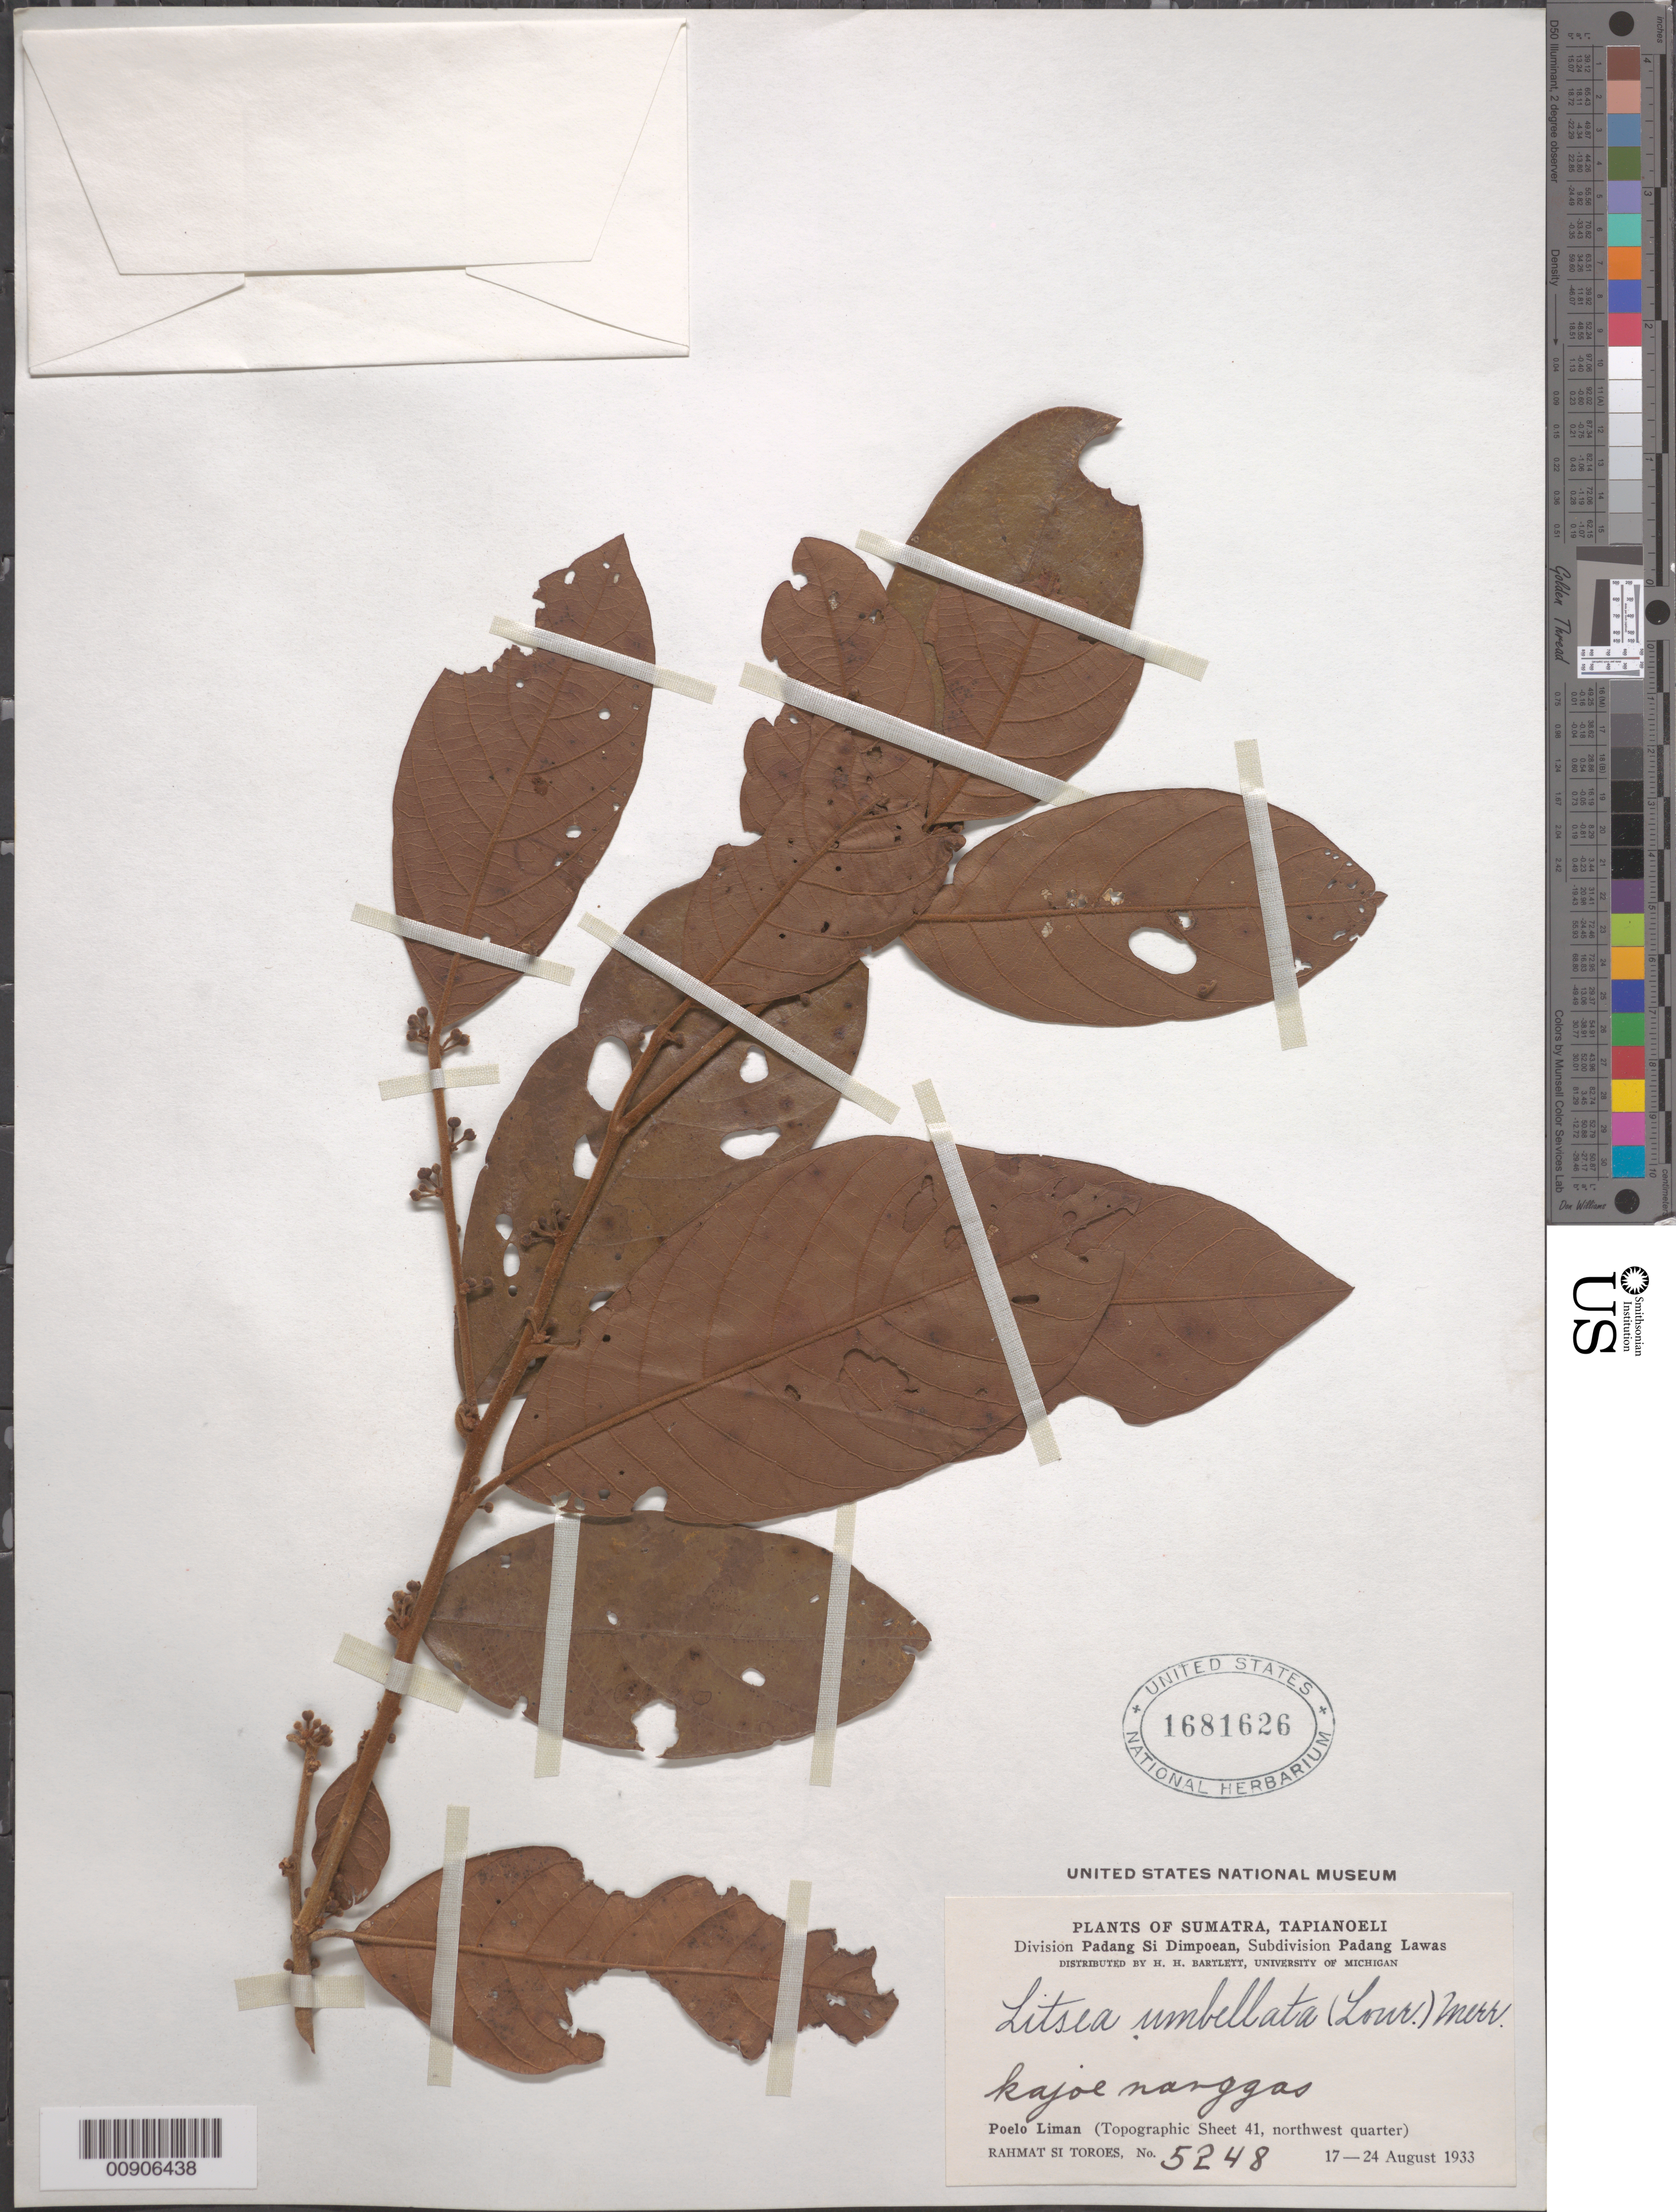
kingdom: Plantae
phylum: Tracheophyta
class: Magnoliopsida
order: Laurales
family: Lauraceae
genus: Litsea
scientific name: Litsea umbellata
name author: Merr.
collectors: Rahmat Si Boeea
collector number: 5248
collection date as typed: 17 Aug 1933 to 24 Aug 1933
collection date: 1933-08-17/1933-08-24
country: Indonesia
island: Sumatra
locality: Poelo Liman (Topographic Sheet 41, NW quarter)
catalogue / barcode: US 1681626